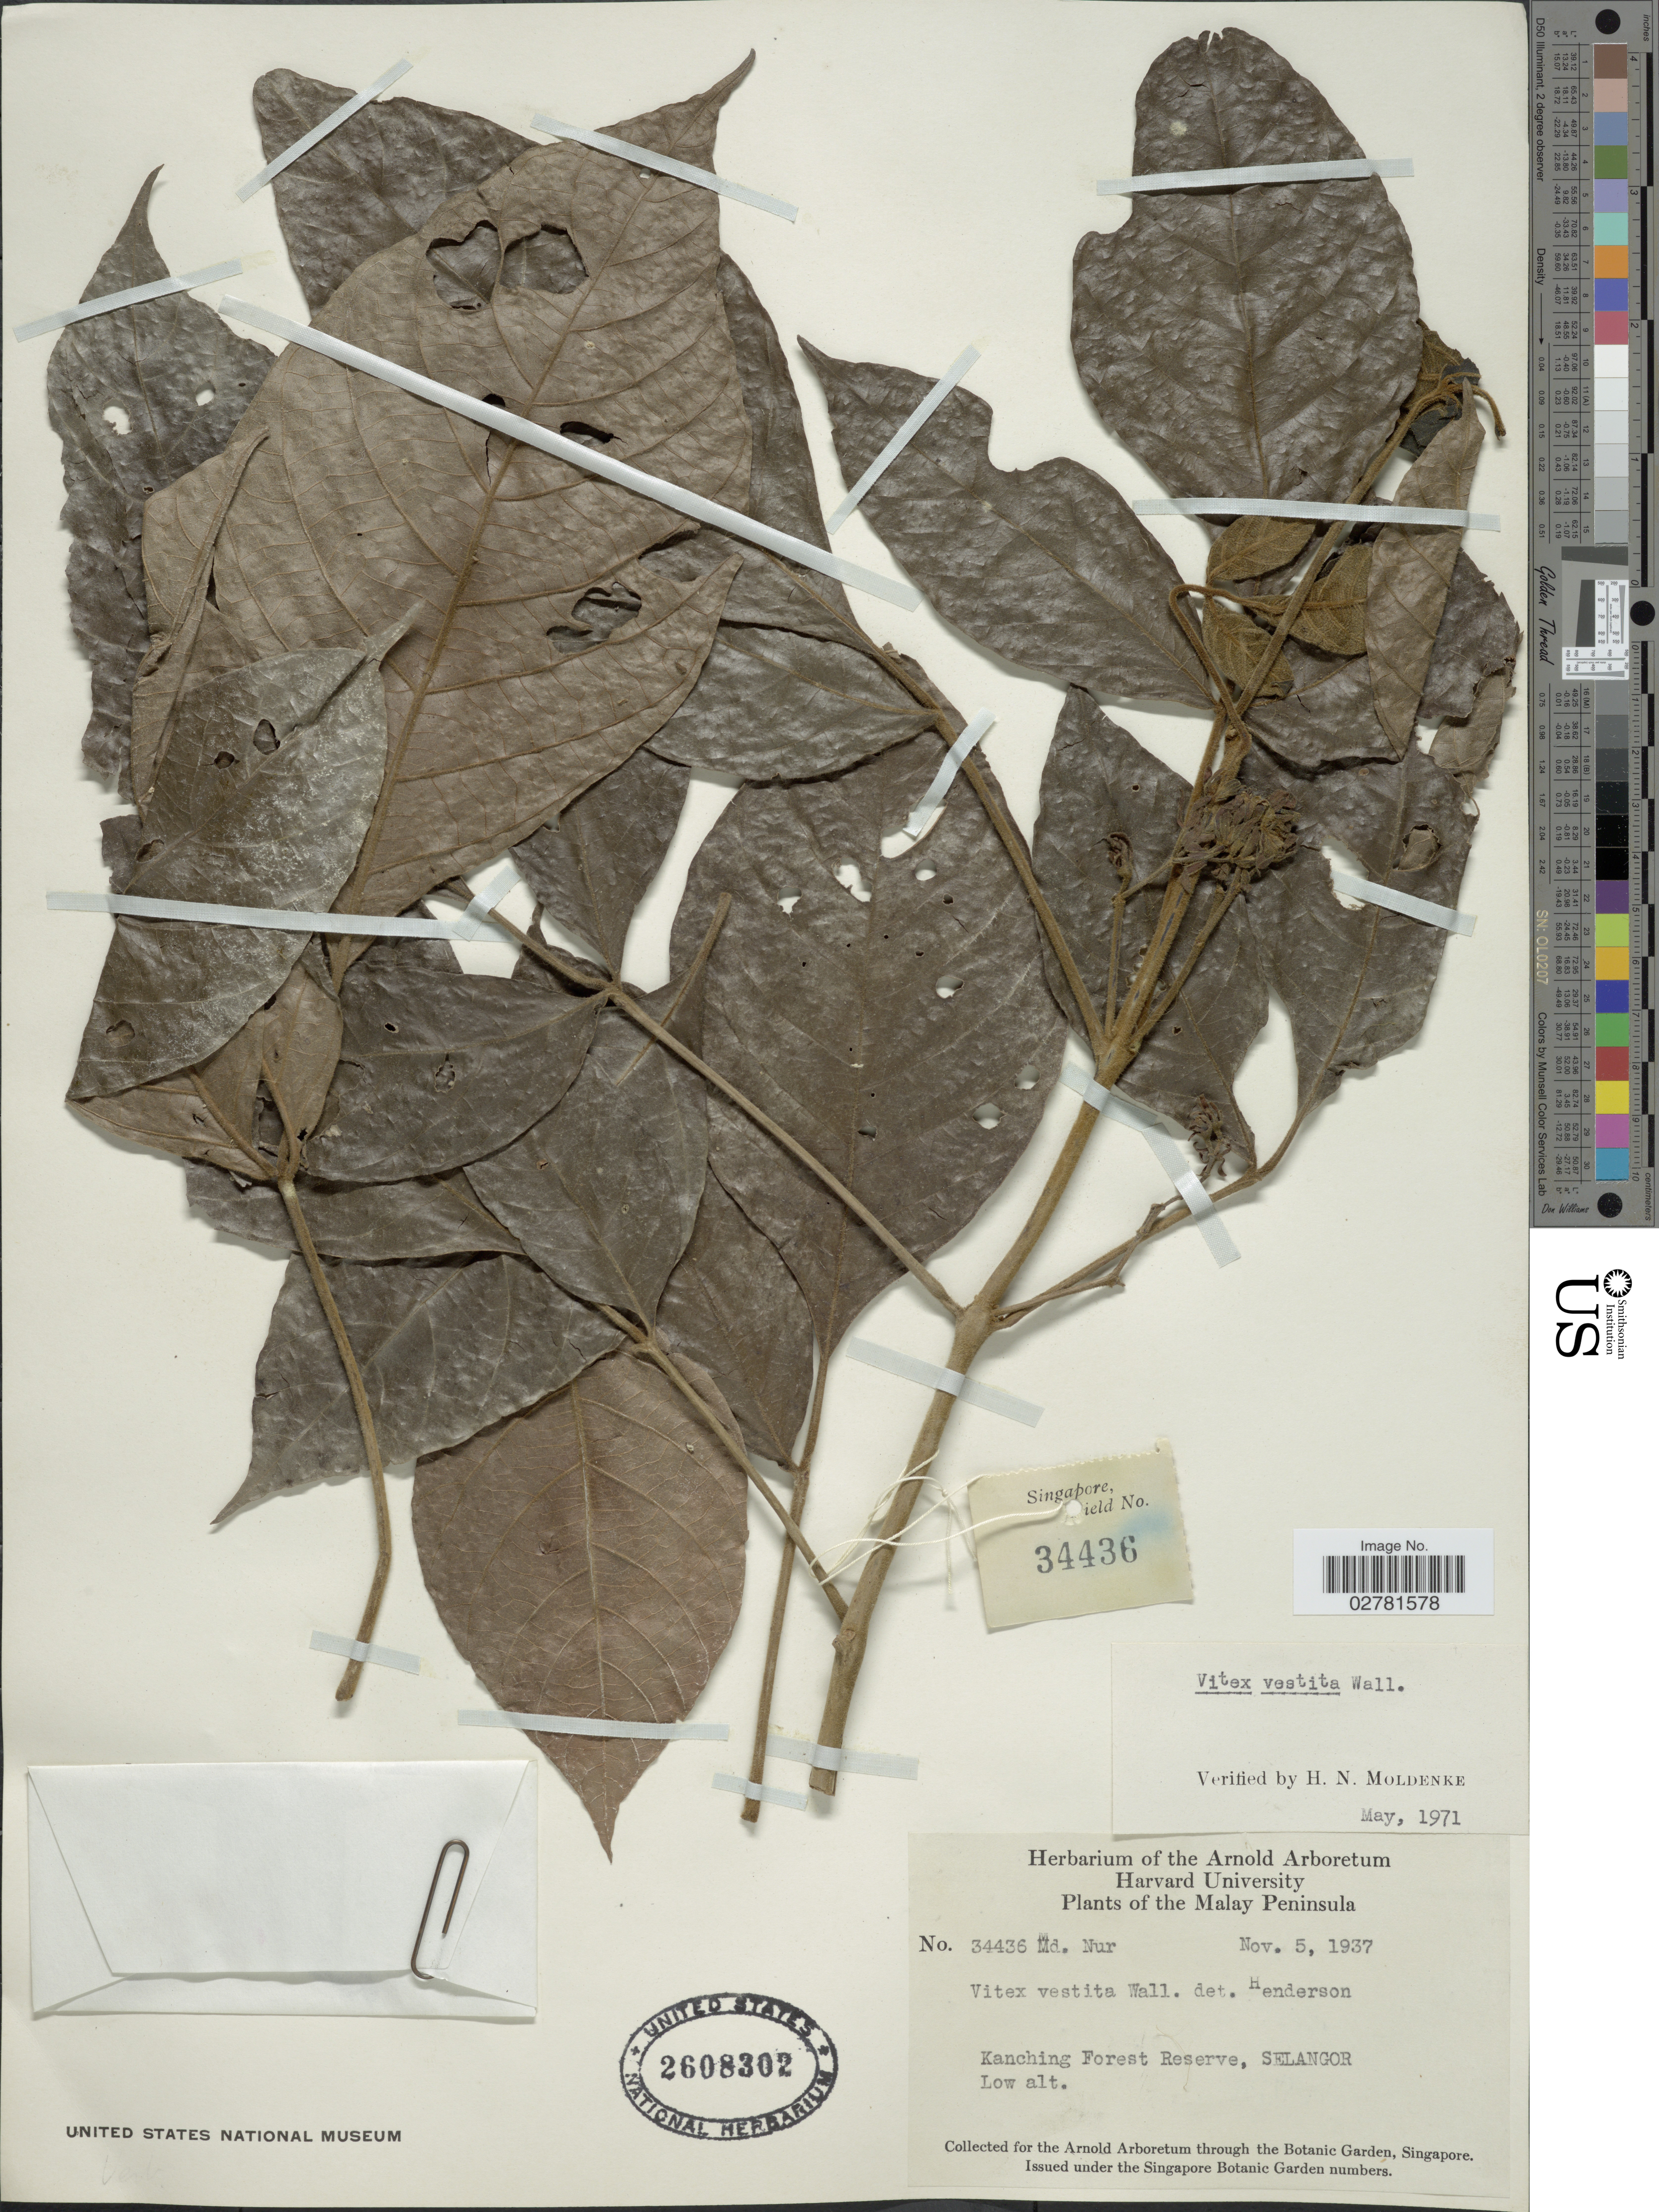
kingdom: Plantae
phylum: Tracheophyta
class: Magnoliopsida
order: Lamiales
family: Lamiaceae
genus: Vitex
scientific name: Vitex vestita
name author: Wall. ex Walp.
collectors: M. Nur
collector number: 34436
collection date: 1937-11-05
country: Malaysia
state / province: Selangor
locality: Malay Peninsula. Kanching Forest Reserve.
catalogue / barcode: US 2608302